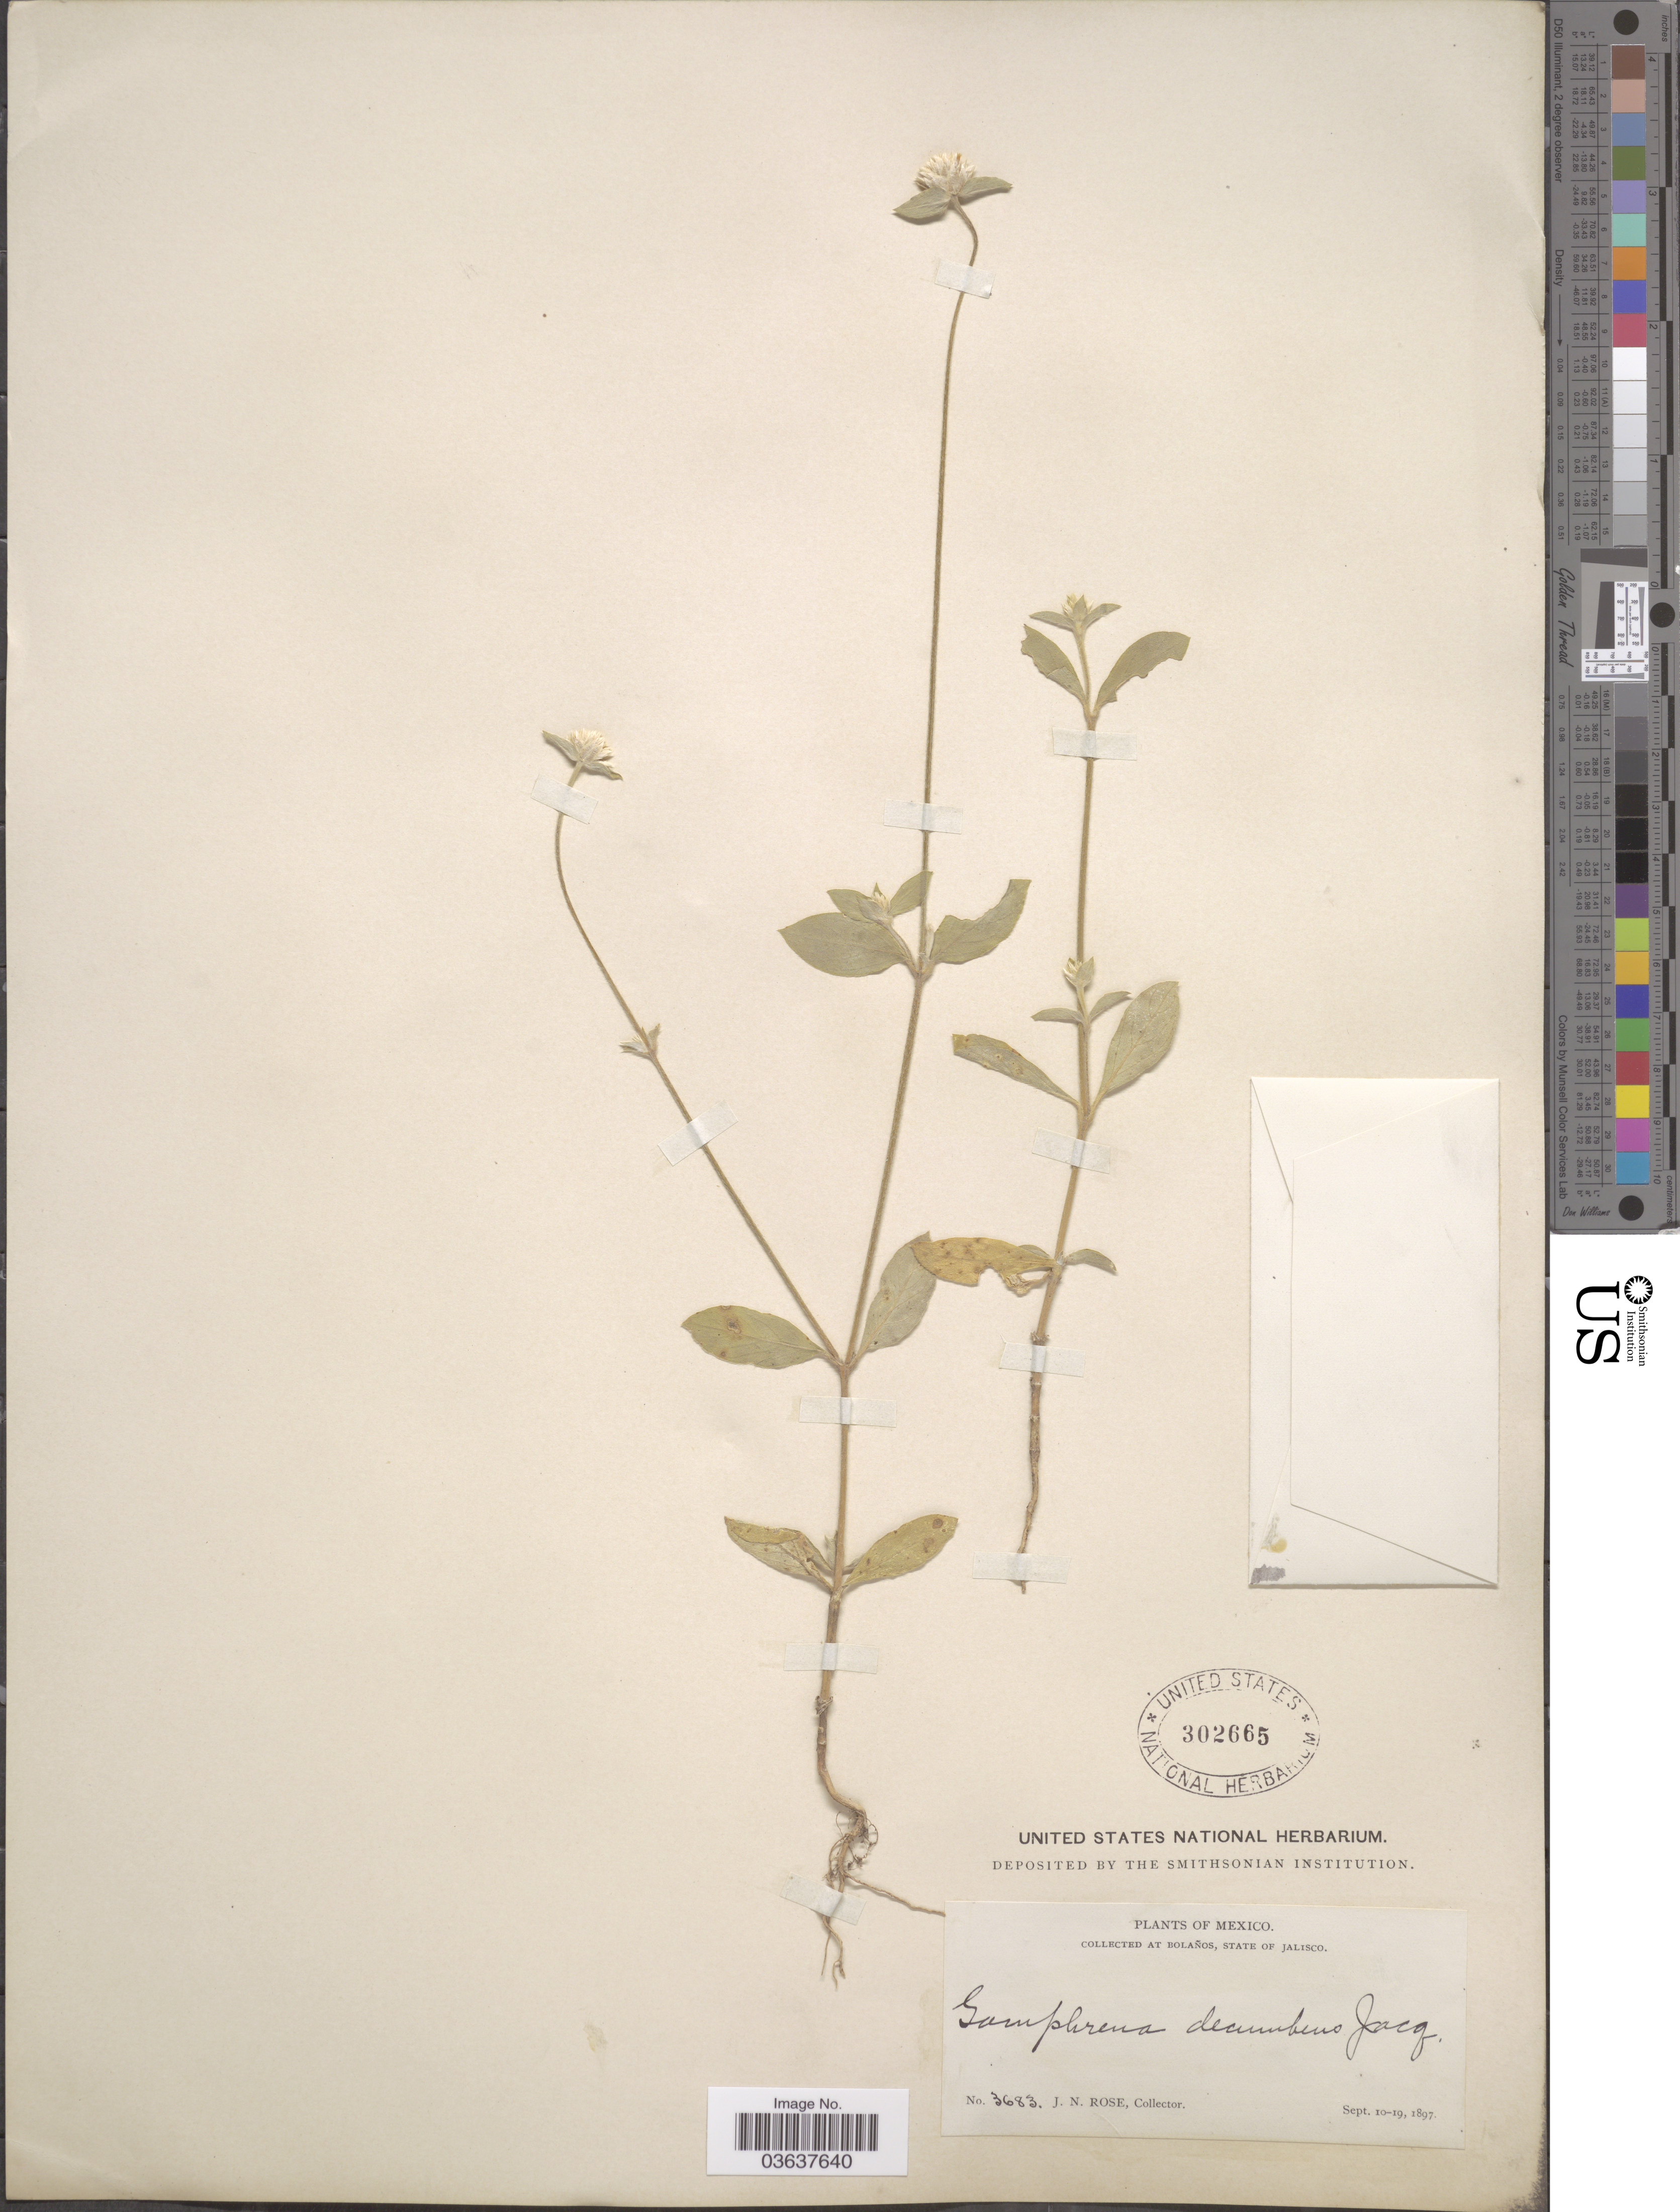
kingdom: Plantae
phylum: Tracheophyta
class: Magnoliopsida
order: Caryophyllales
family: Amaranthaceae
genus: Gomphrena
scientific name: Gomphrena decumbens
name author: Jacq.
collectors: J. N. Rose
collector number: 3683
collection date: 1897-09-10/1897-09-19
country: Mexico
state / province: Jalisco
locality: Bolaños.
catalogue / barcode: US 302665